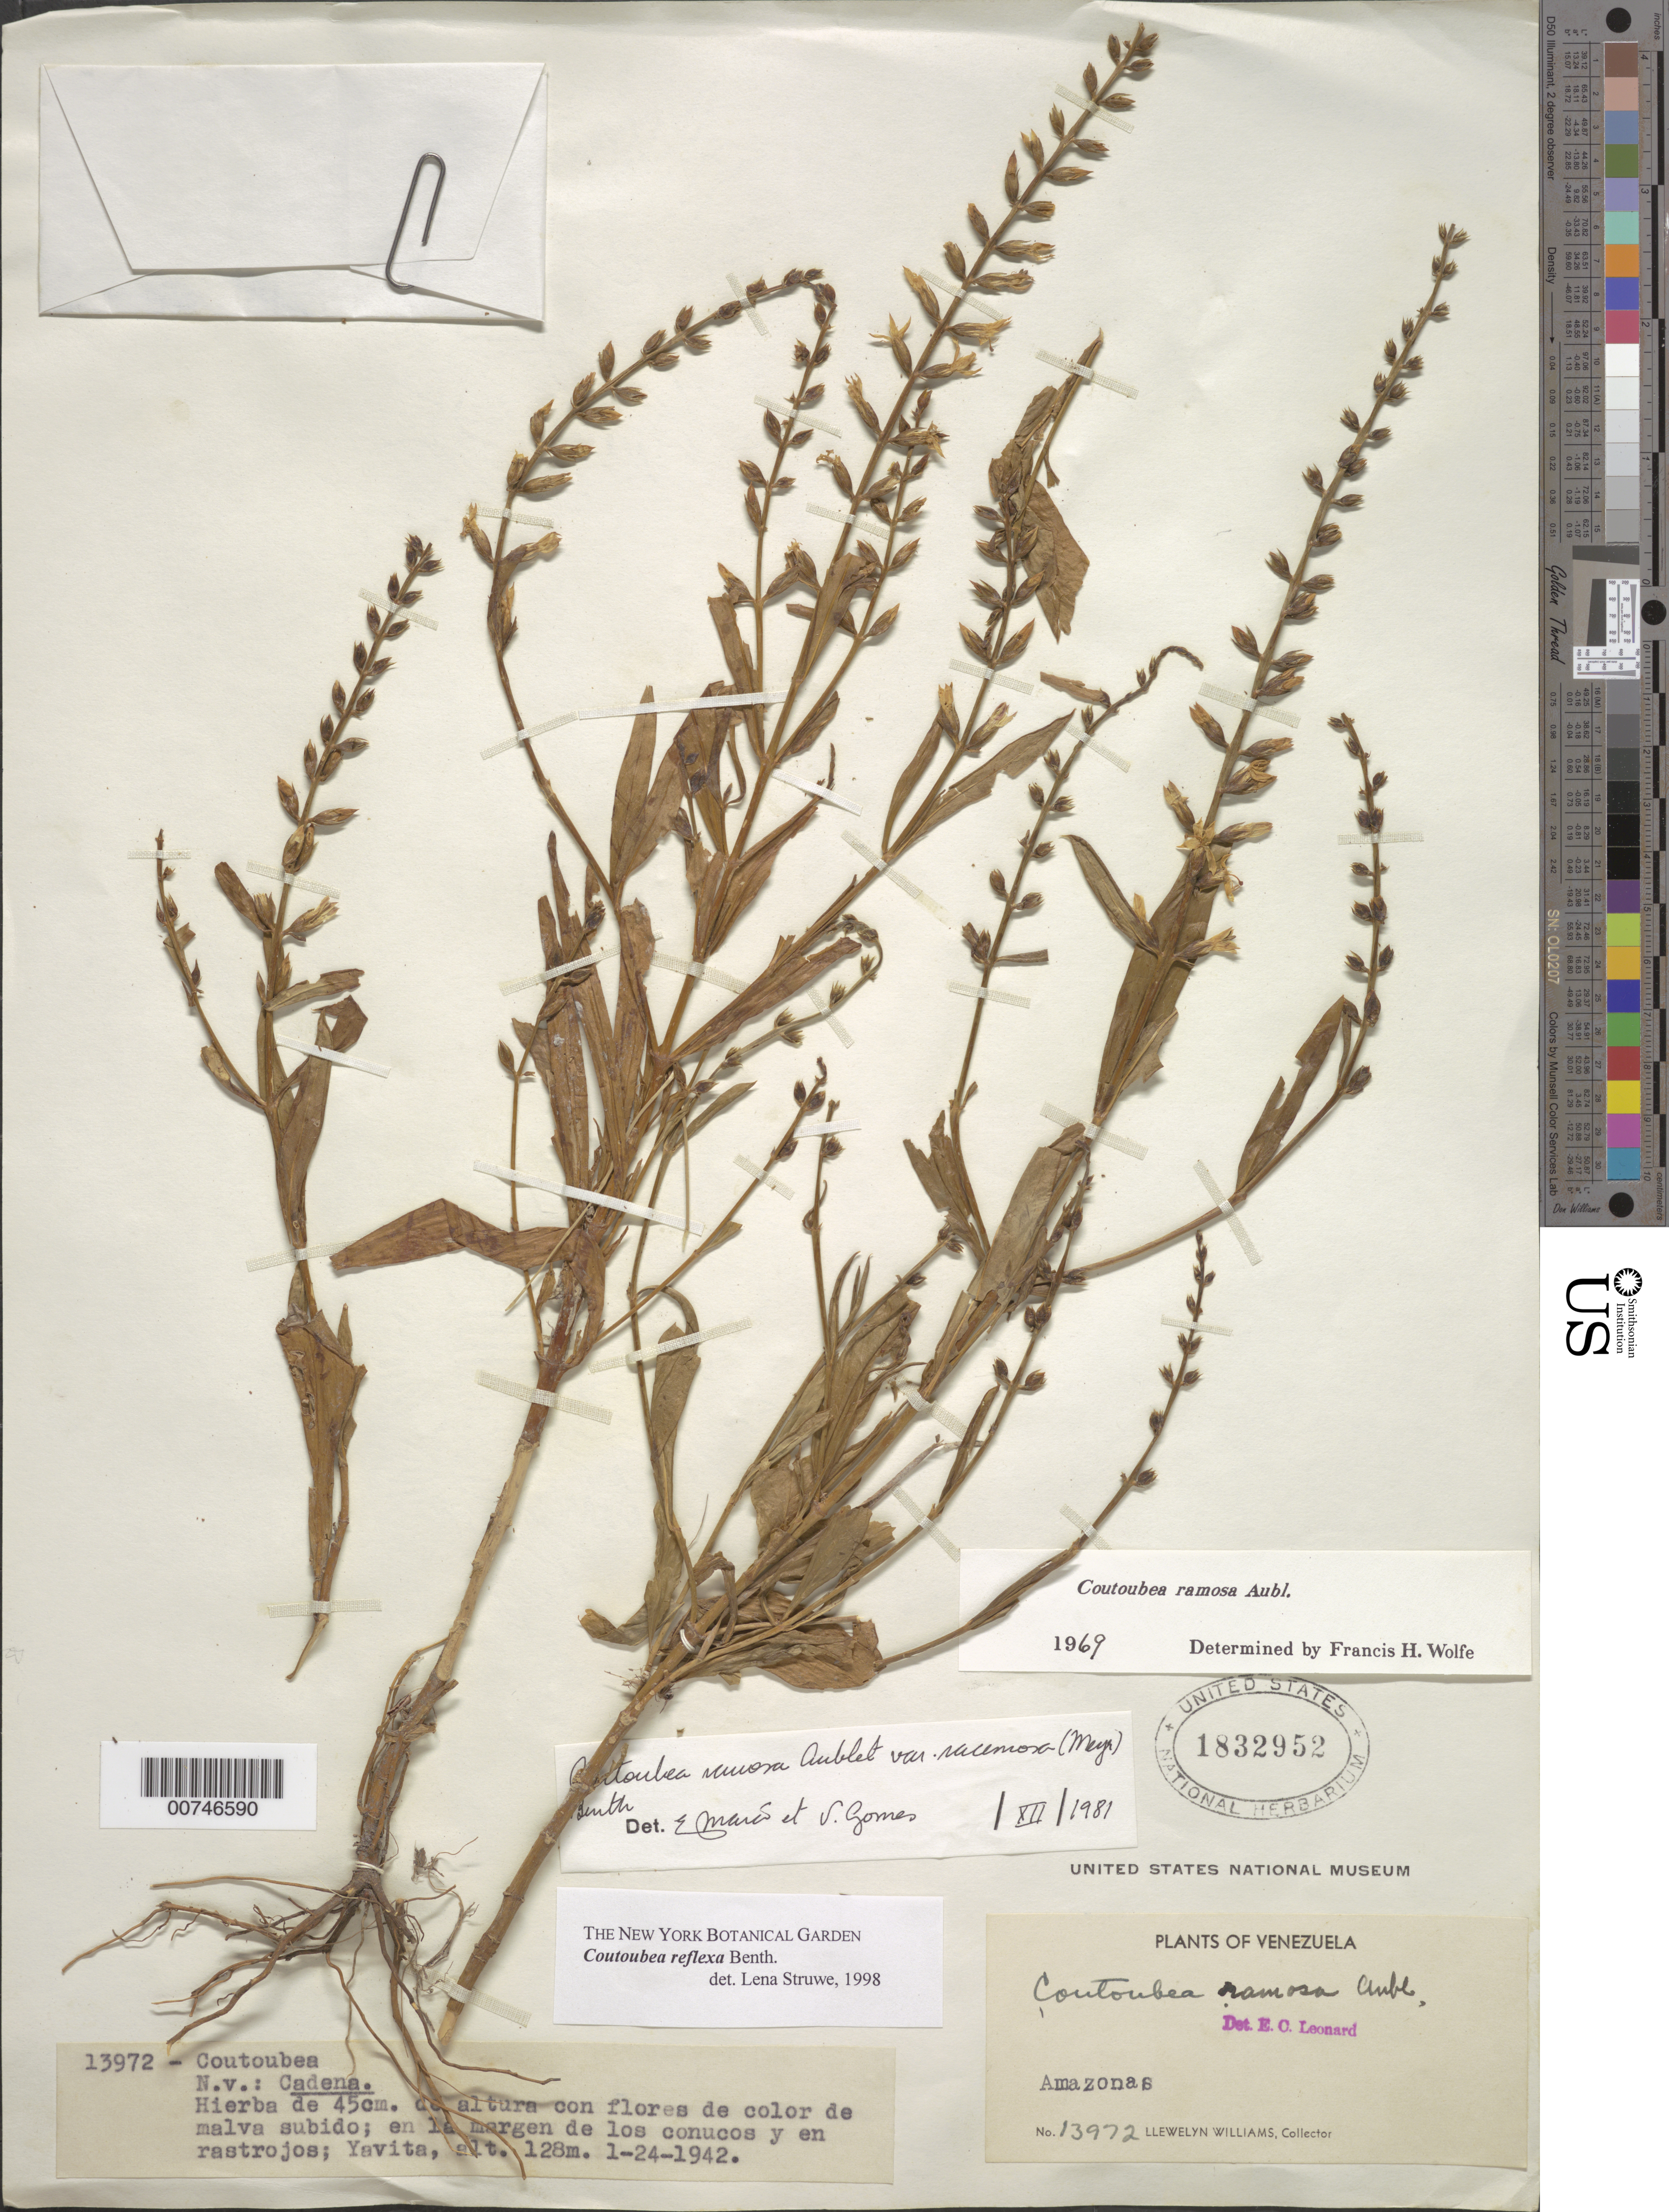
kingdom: Plantae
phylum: Tracheophyta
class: Magnoliopsida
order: Gentianales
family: Gentianaceae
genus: Coutoubea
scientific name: Coutoubea reflexa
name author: Benth.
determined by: Struwe, L.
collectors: Ll. Williams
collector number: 13972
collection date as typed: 24-Jan-42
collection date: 1942-01-24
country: Venezuela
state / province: Amazonas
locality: Yavita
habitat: Margen de los conucos y en rasrojos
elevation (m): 128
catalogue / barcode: US 1832952